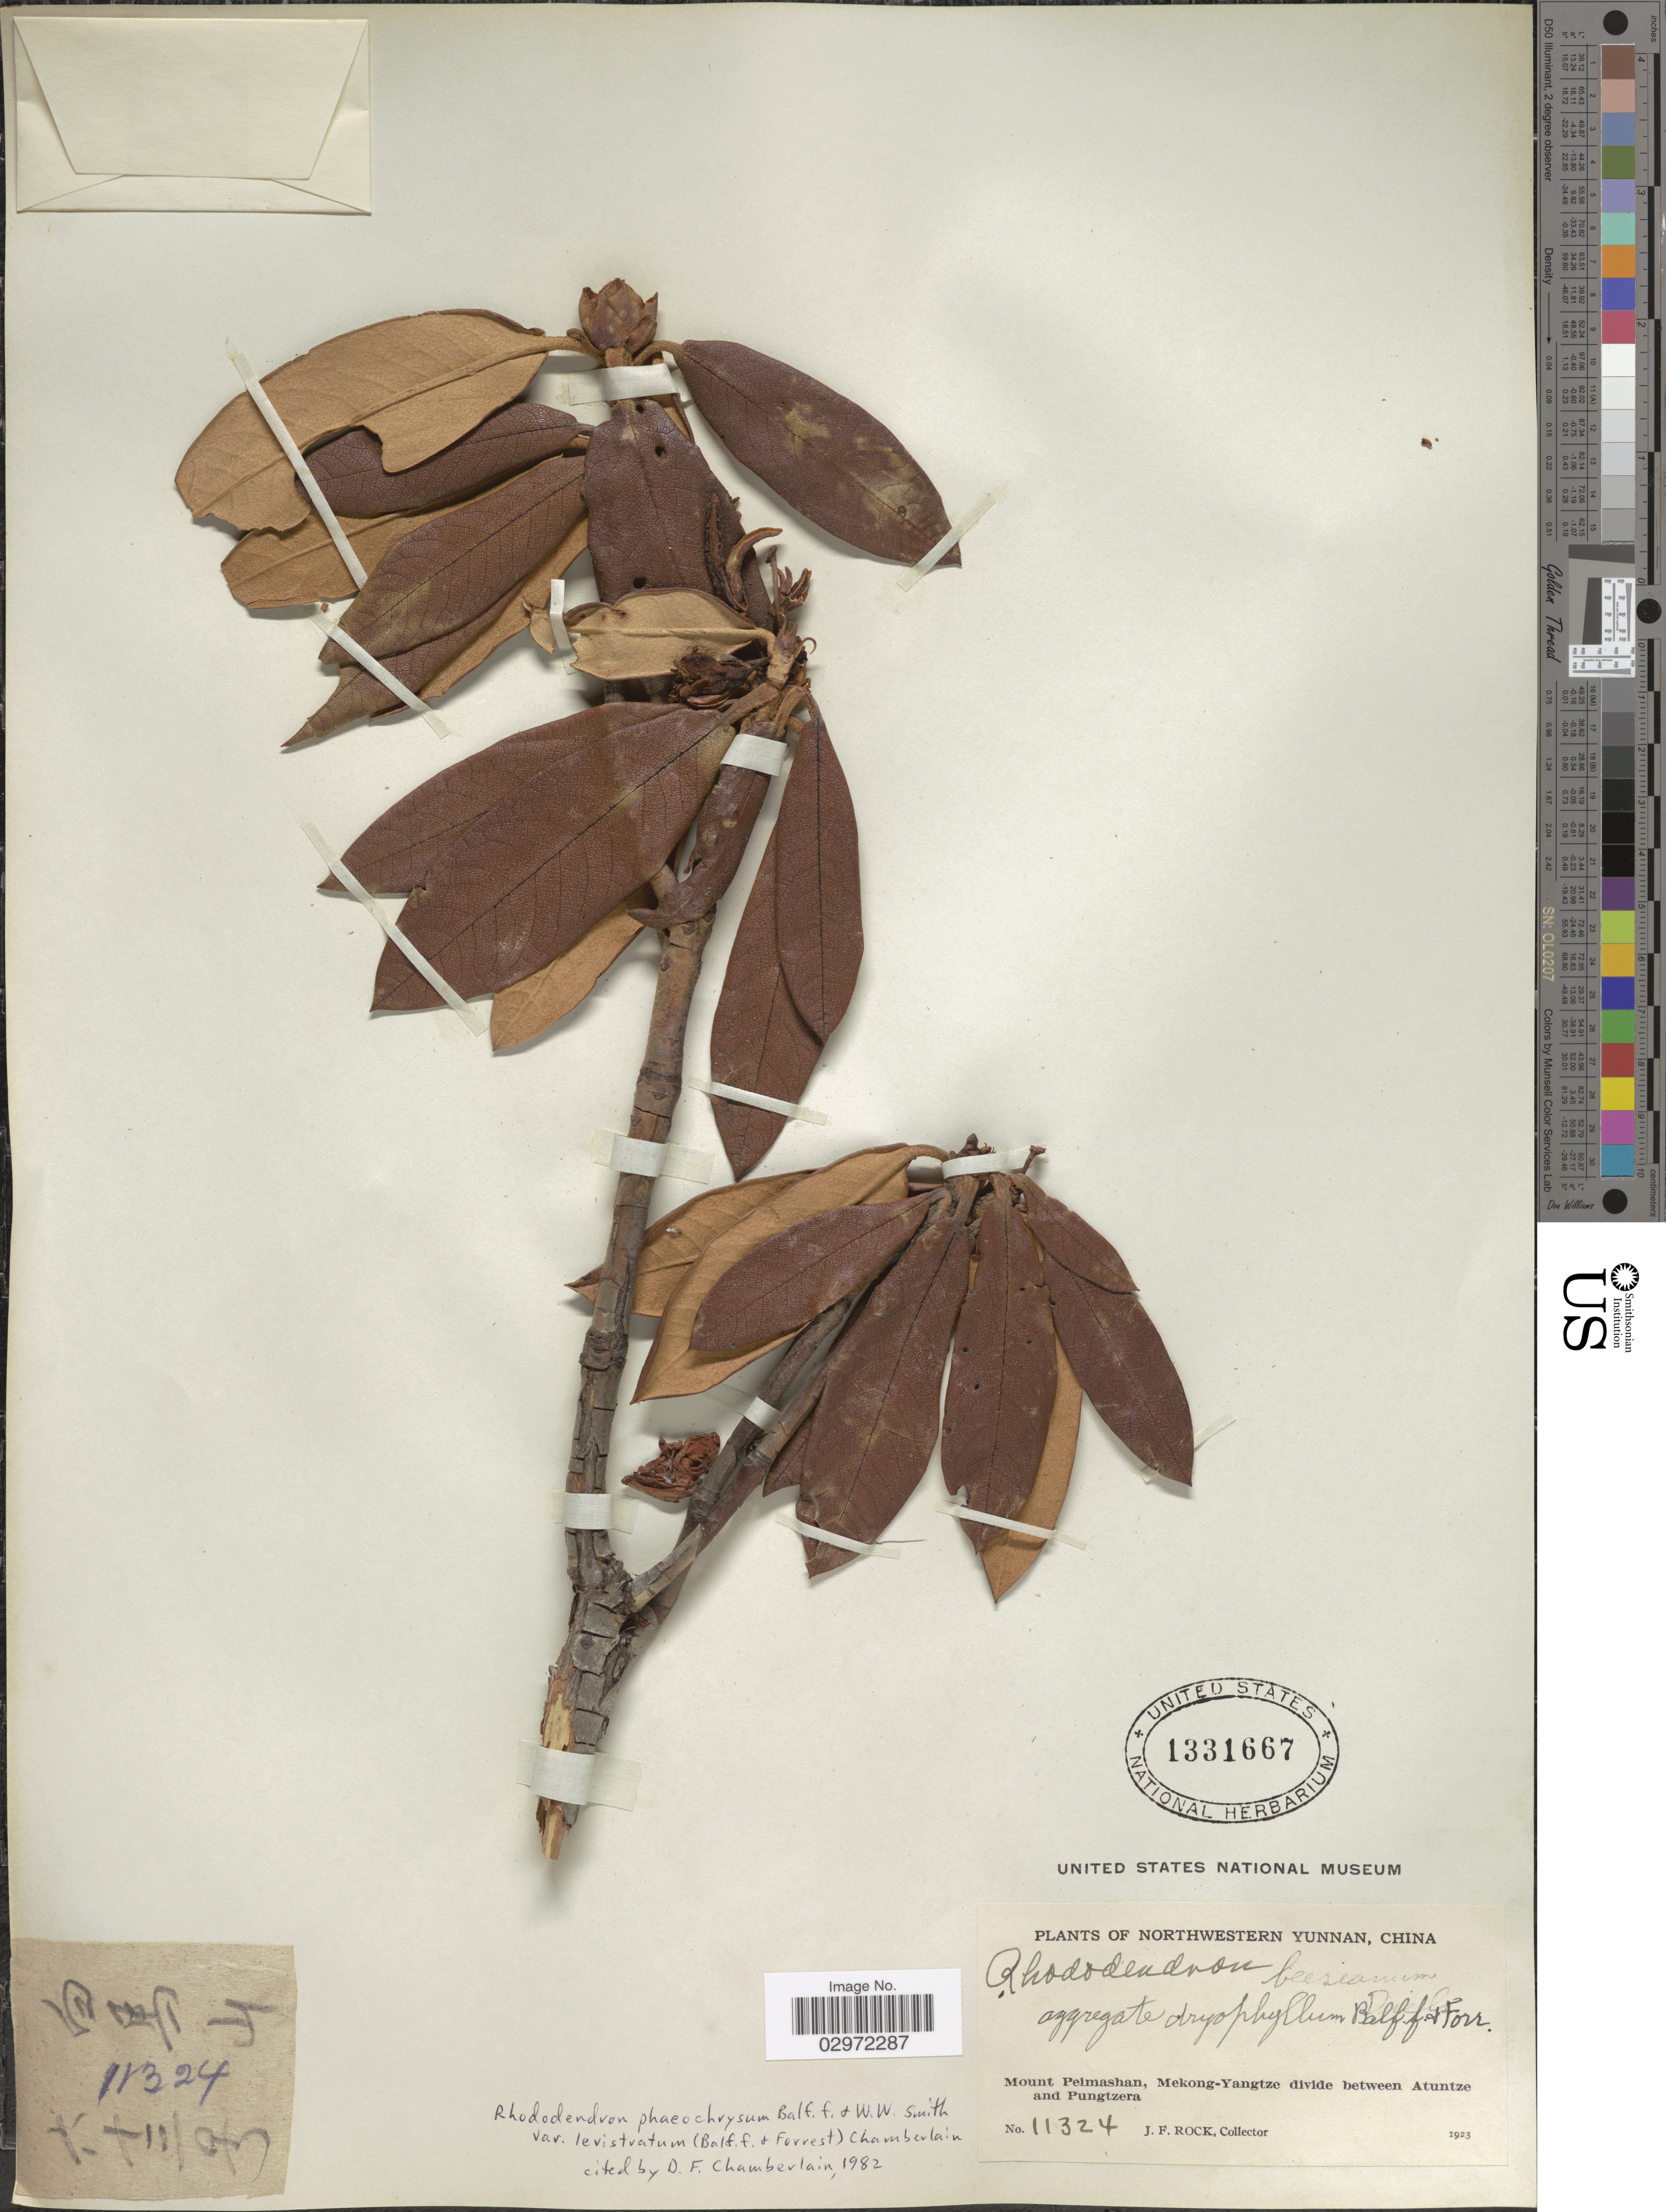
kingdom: Plantae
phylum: Tracheophyta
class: Magnoliopsida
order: Ericales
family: Ericaceae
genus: Rhododendron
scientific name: Rhododendron phaeochrysum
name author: Balf. f. & W.W. Sm.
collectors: J. Rock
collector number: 11324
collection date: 1923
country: China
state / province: Yunnan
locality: Northwestern Yunnan, Mount Peimashan, Mekong-Yangtze divide between Atuntze and Pungtzera.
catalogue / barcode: US 1331667